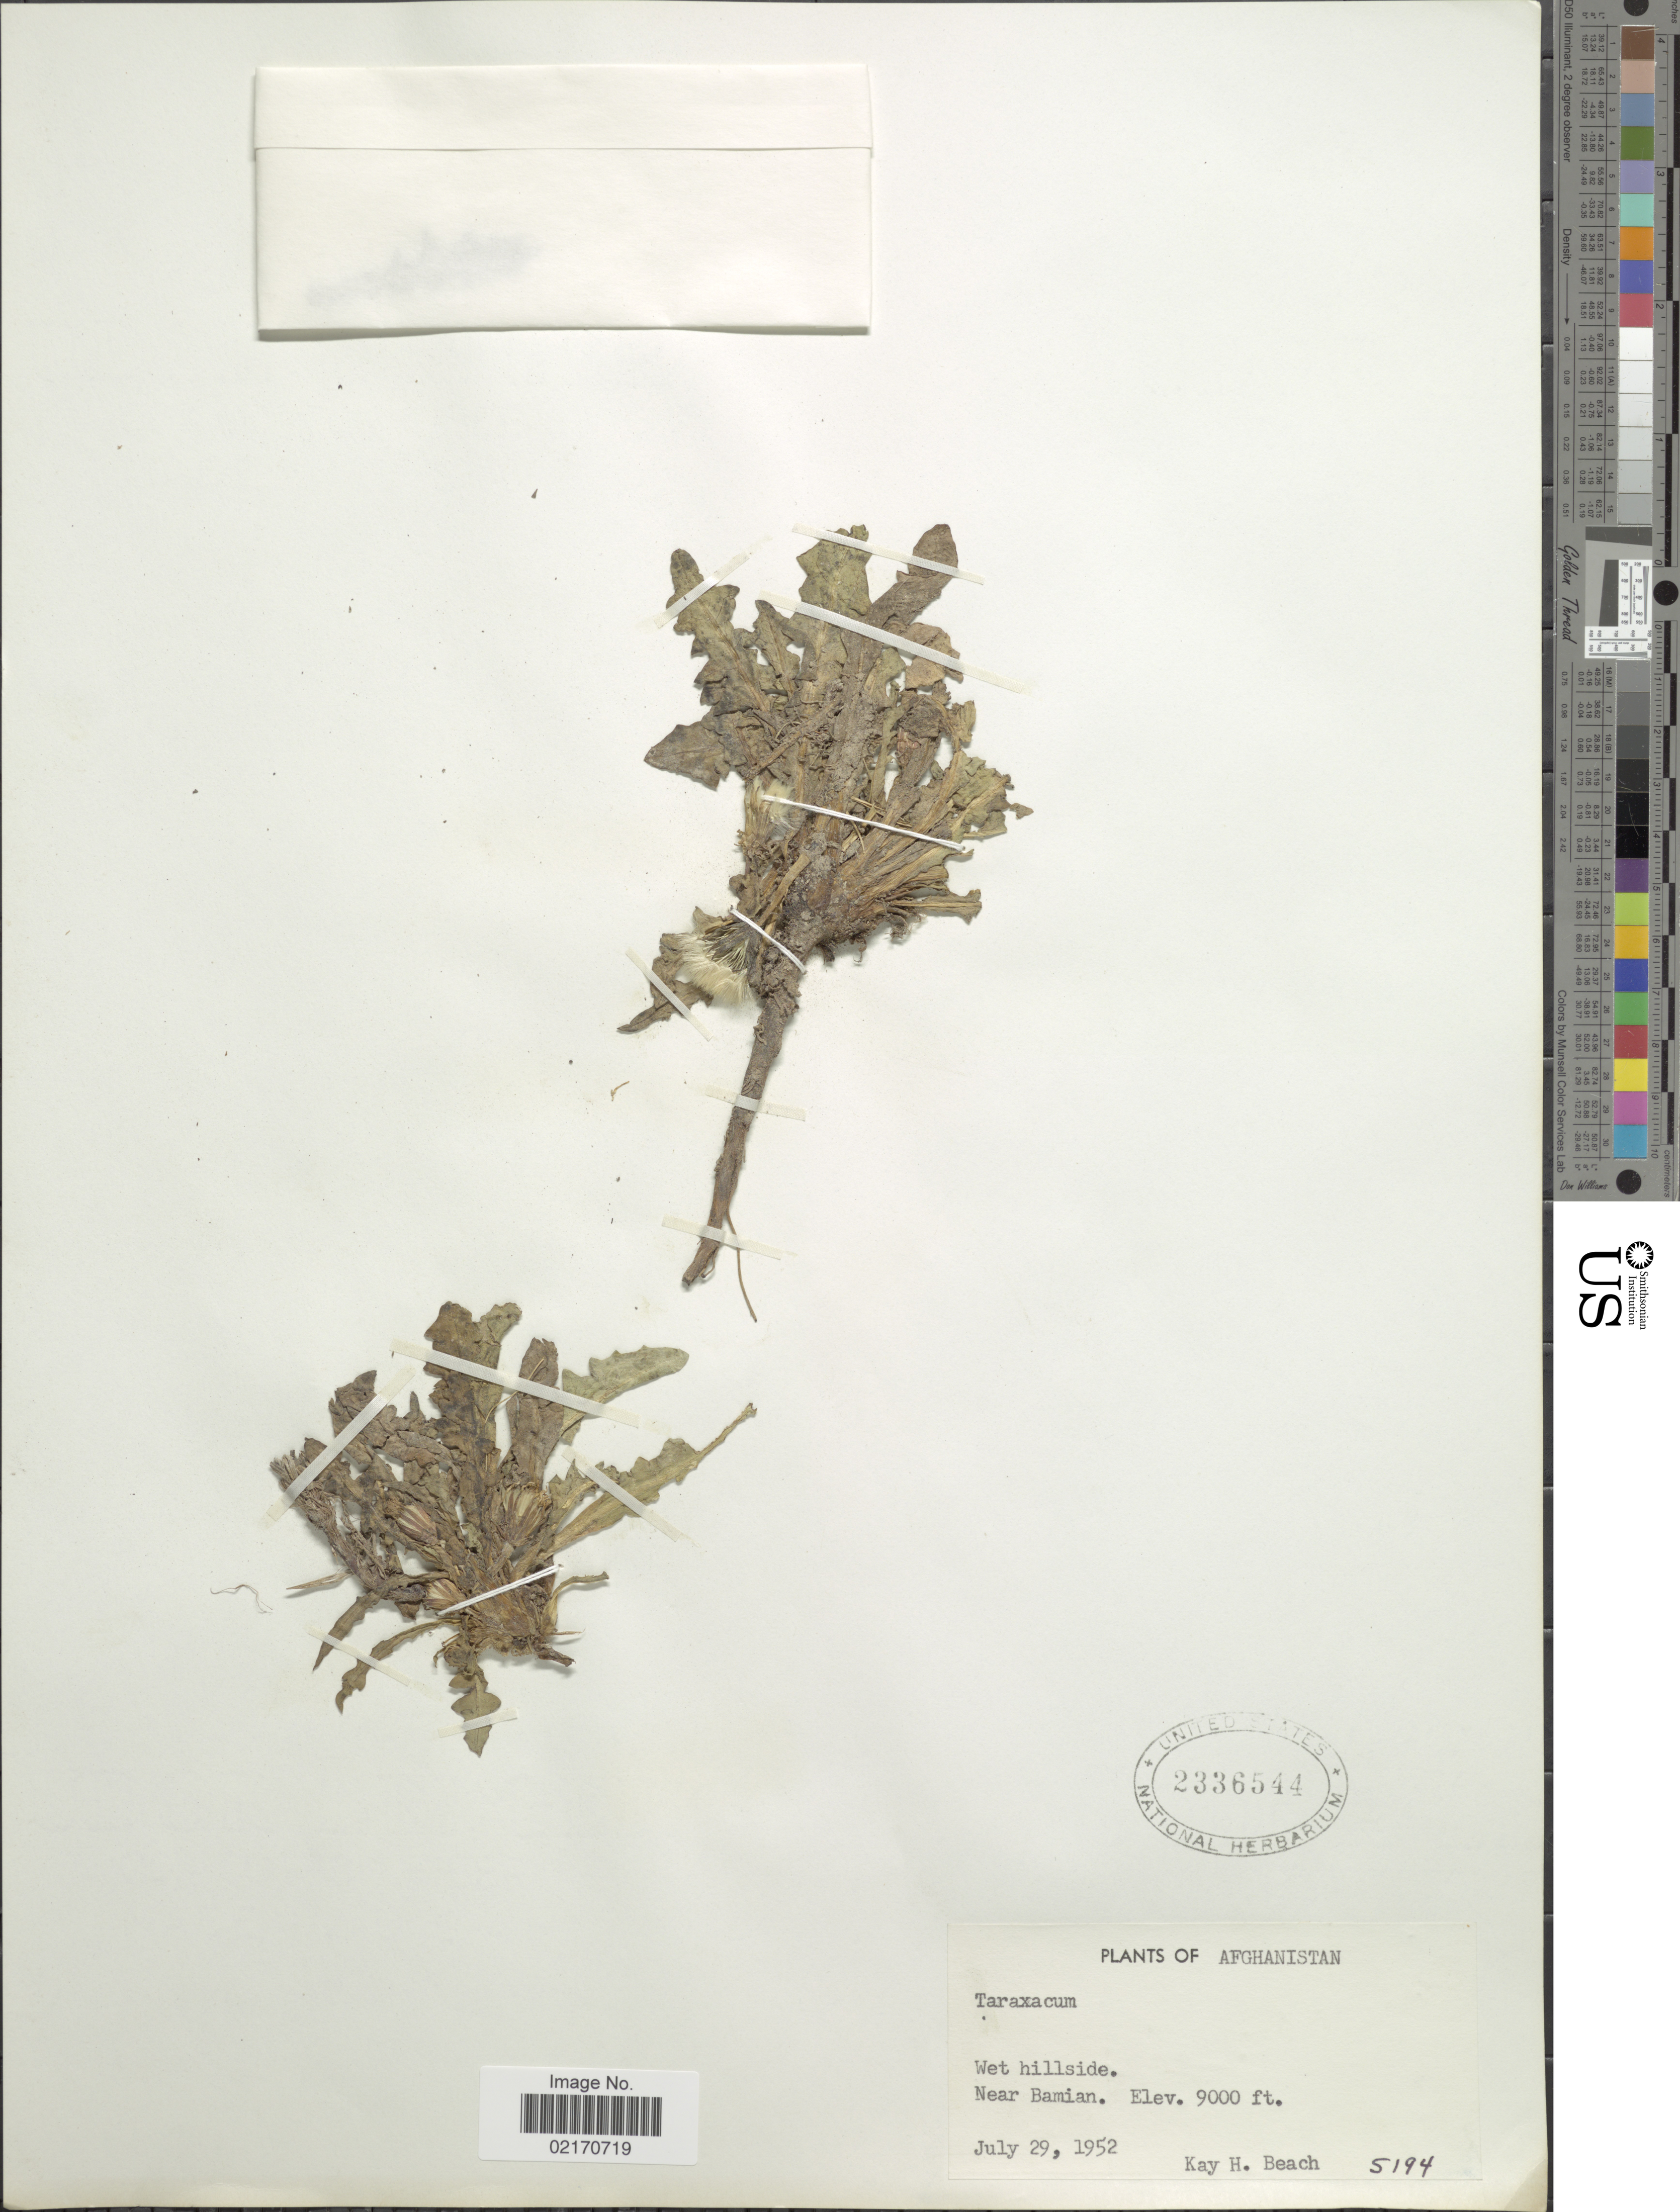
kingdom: Plantae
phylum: Tracheophyta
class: Magnoliopsida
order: Asterales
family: Asteraceae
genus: Taraxacum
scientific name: Taraxacum sp.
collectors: K. H. Beach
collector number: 5194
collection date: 1952-07-29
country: Afghanistan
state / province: Bamian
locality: Wet hillside, near Bamian.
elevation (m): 2743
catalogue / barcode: US 2336544